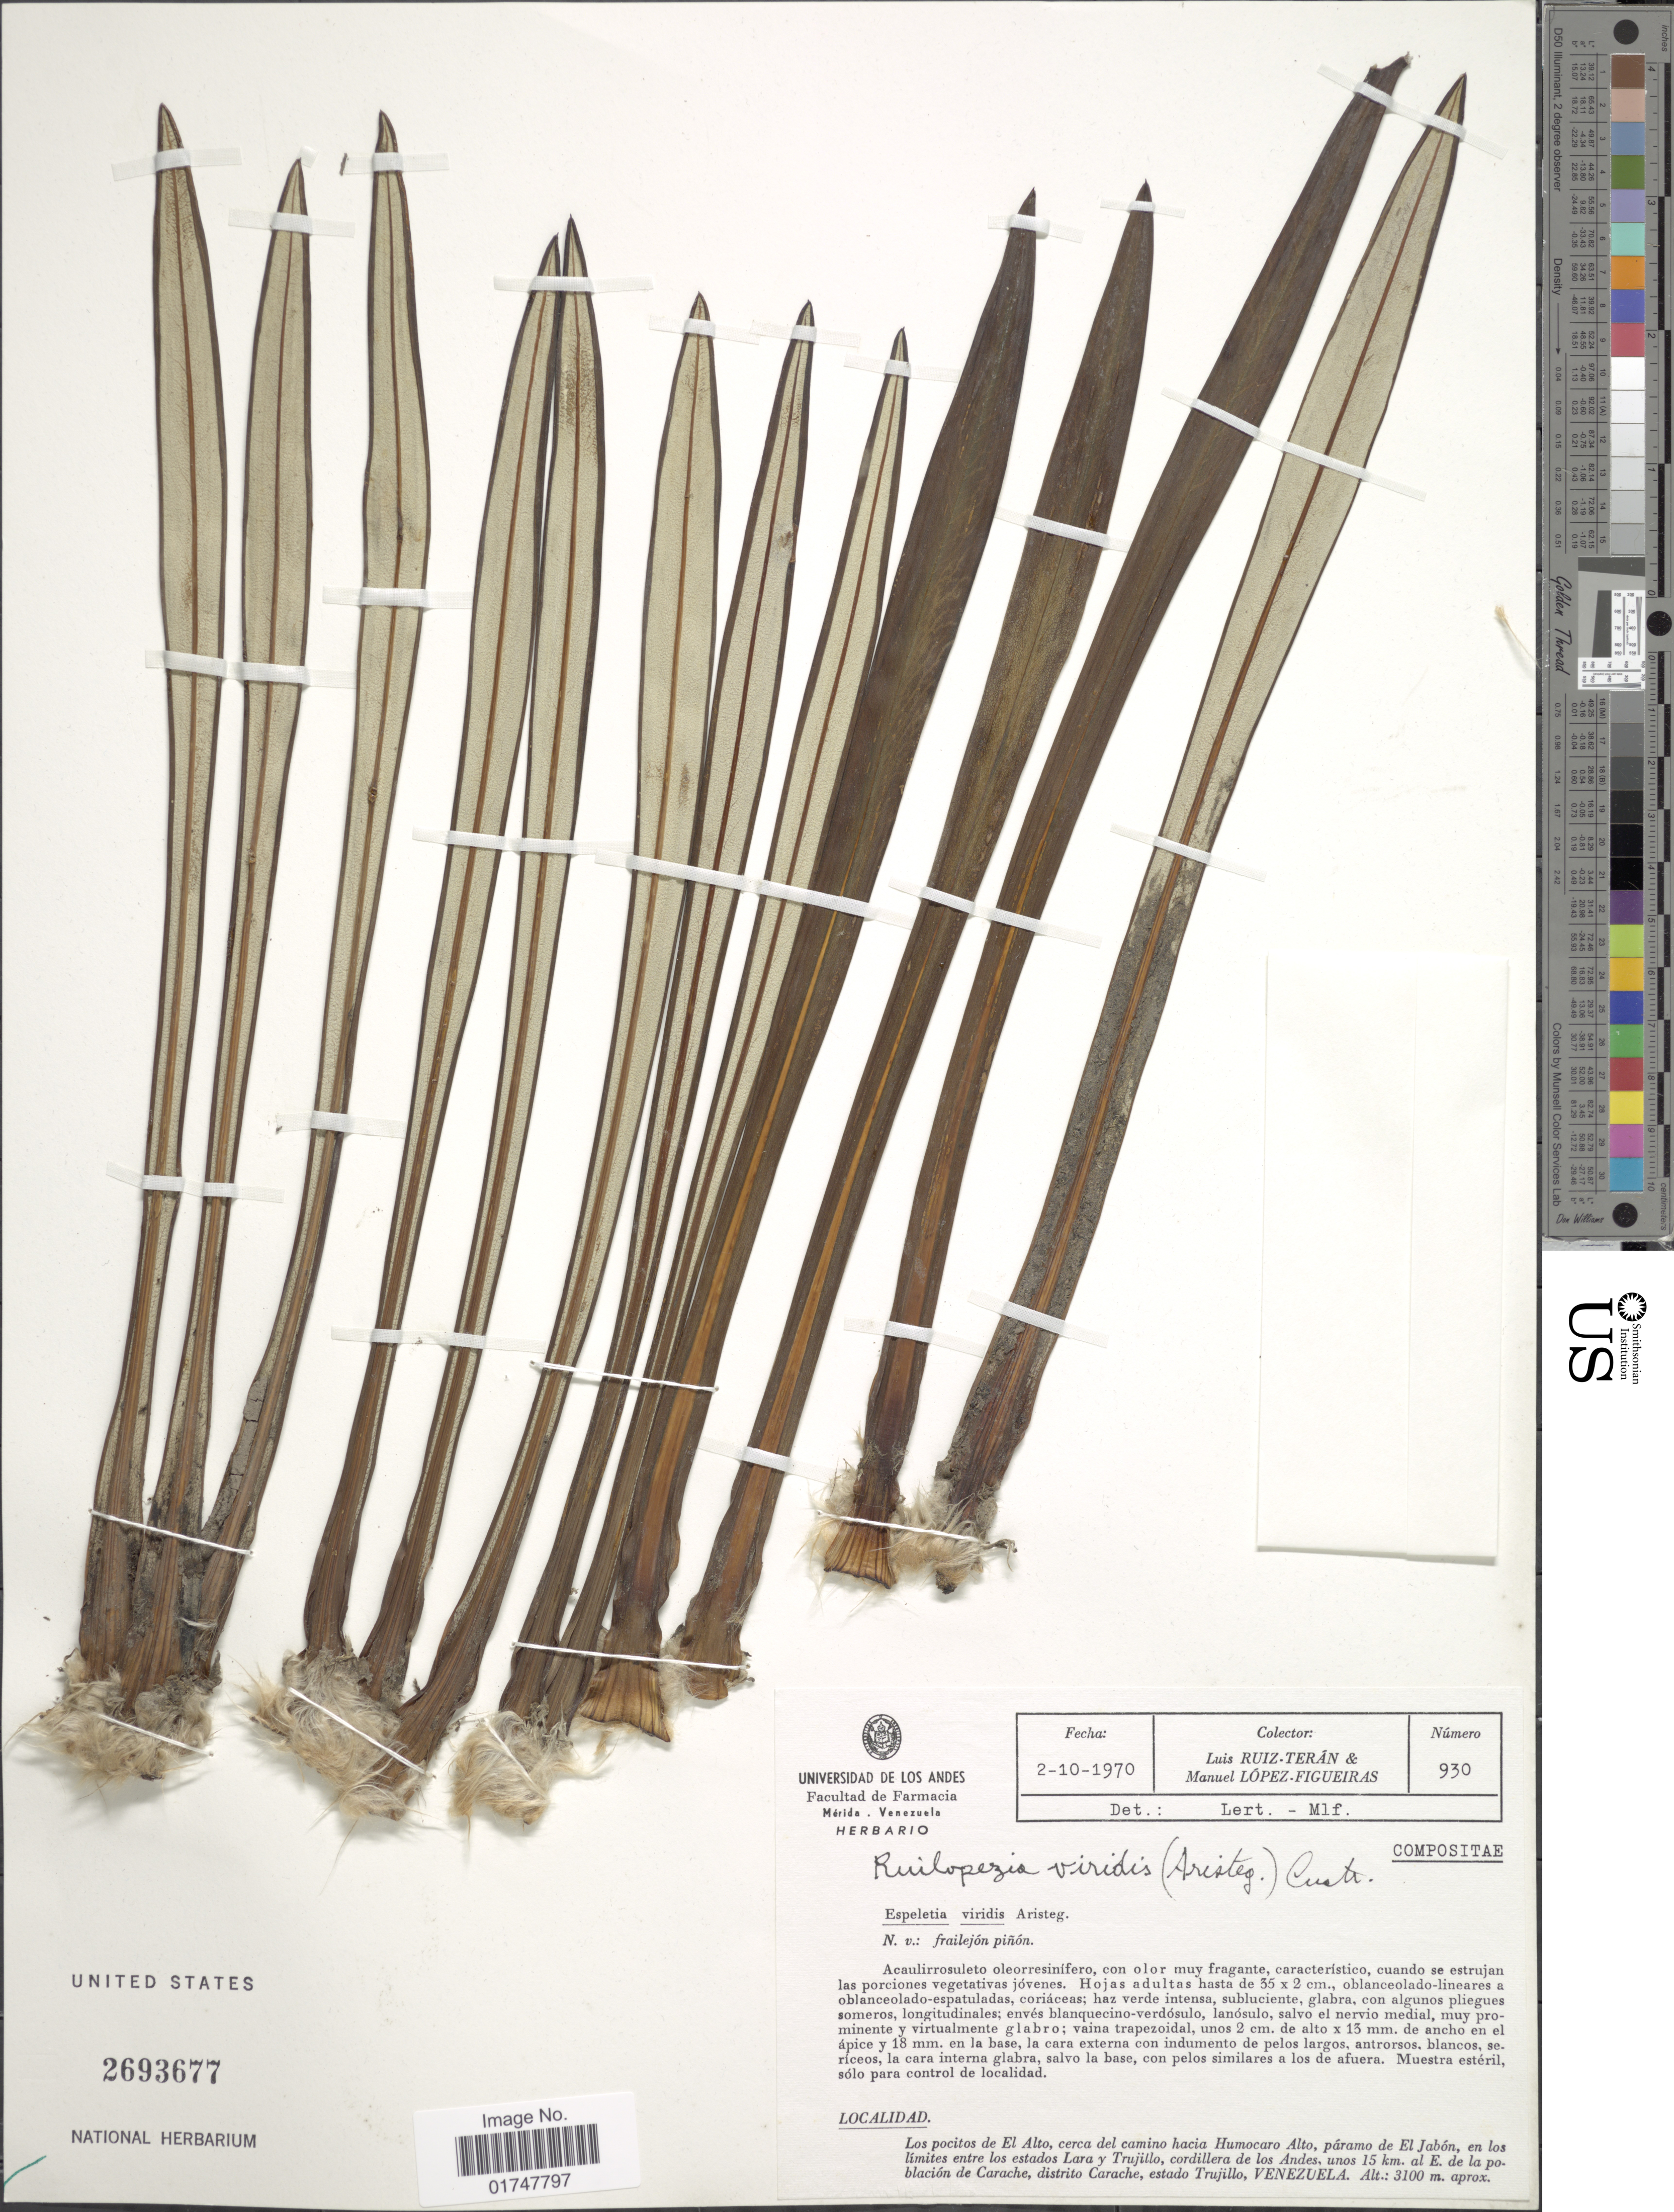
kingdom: Plantae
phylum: Tracheophyta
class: Magnoliopsida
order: Asterales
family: Asteraceae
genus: Ruilopezia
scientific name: Ruilopezia viridis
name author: (Aristeg.) Cuatrec.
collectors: L. E. Ruíz-Terán & M. López Figueiras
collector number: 930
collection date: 1970-10-02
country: Venezuela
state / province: Trujillo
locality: Los pocitos de El Alto, cerca del camino hacia Humocaro Alto, páramo de El Jabón, en los límites entre los estados Lara y Trujillo, cordillera de los Andes, unos 15 km. al E. de la población de Carache, distrito Carache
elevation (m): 3100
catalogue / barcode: US 2693677